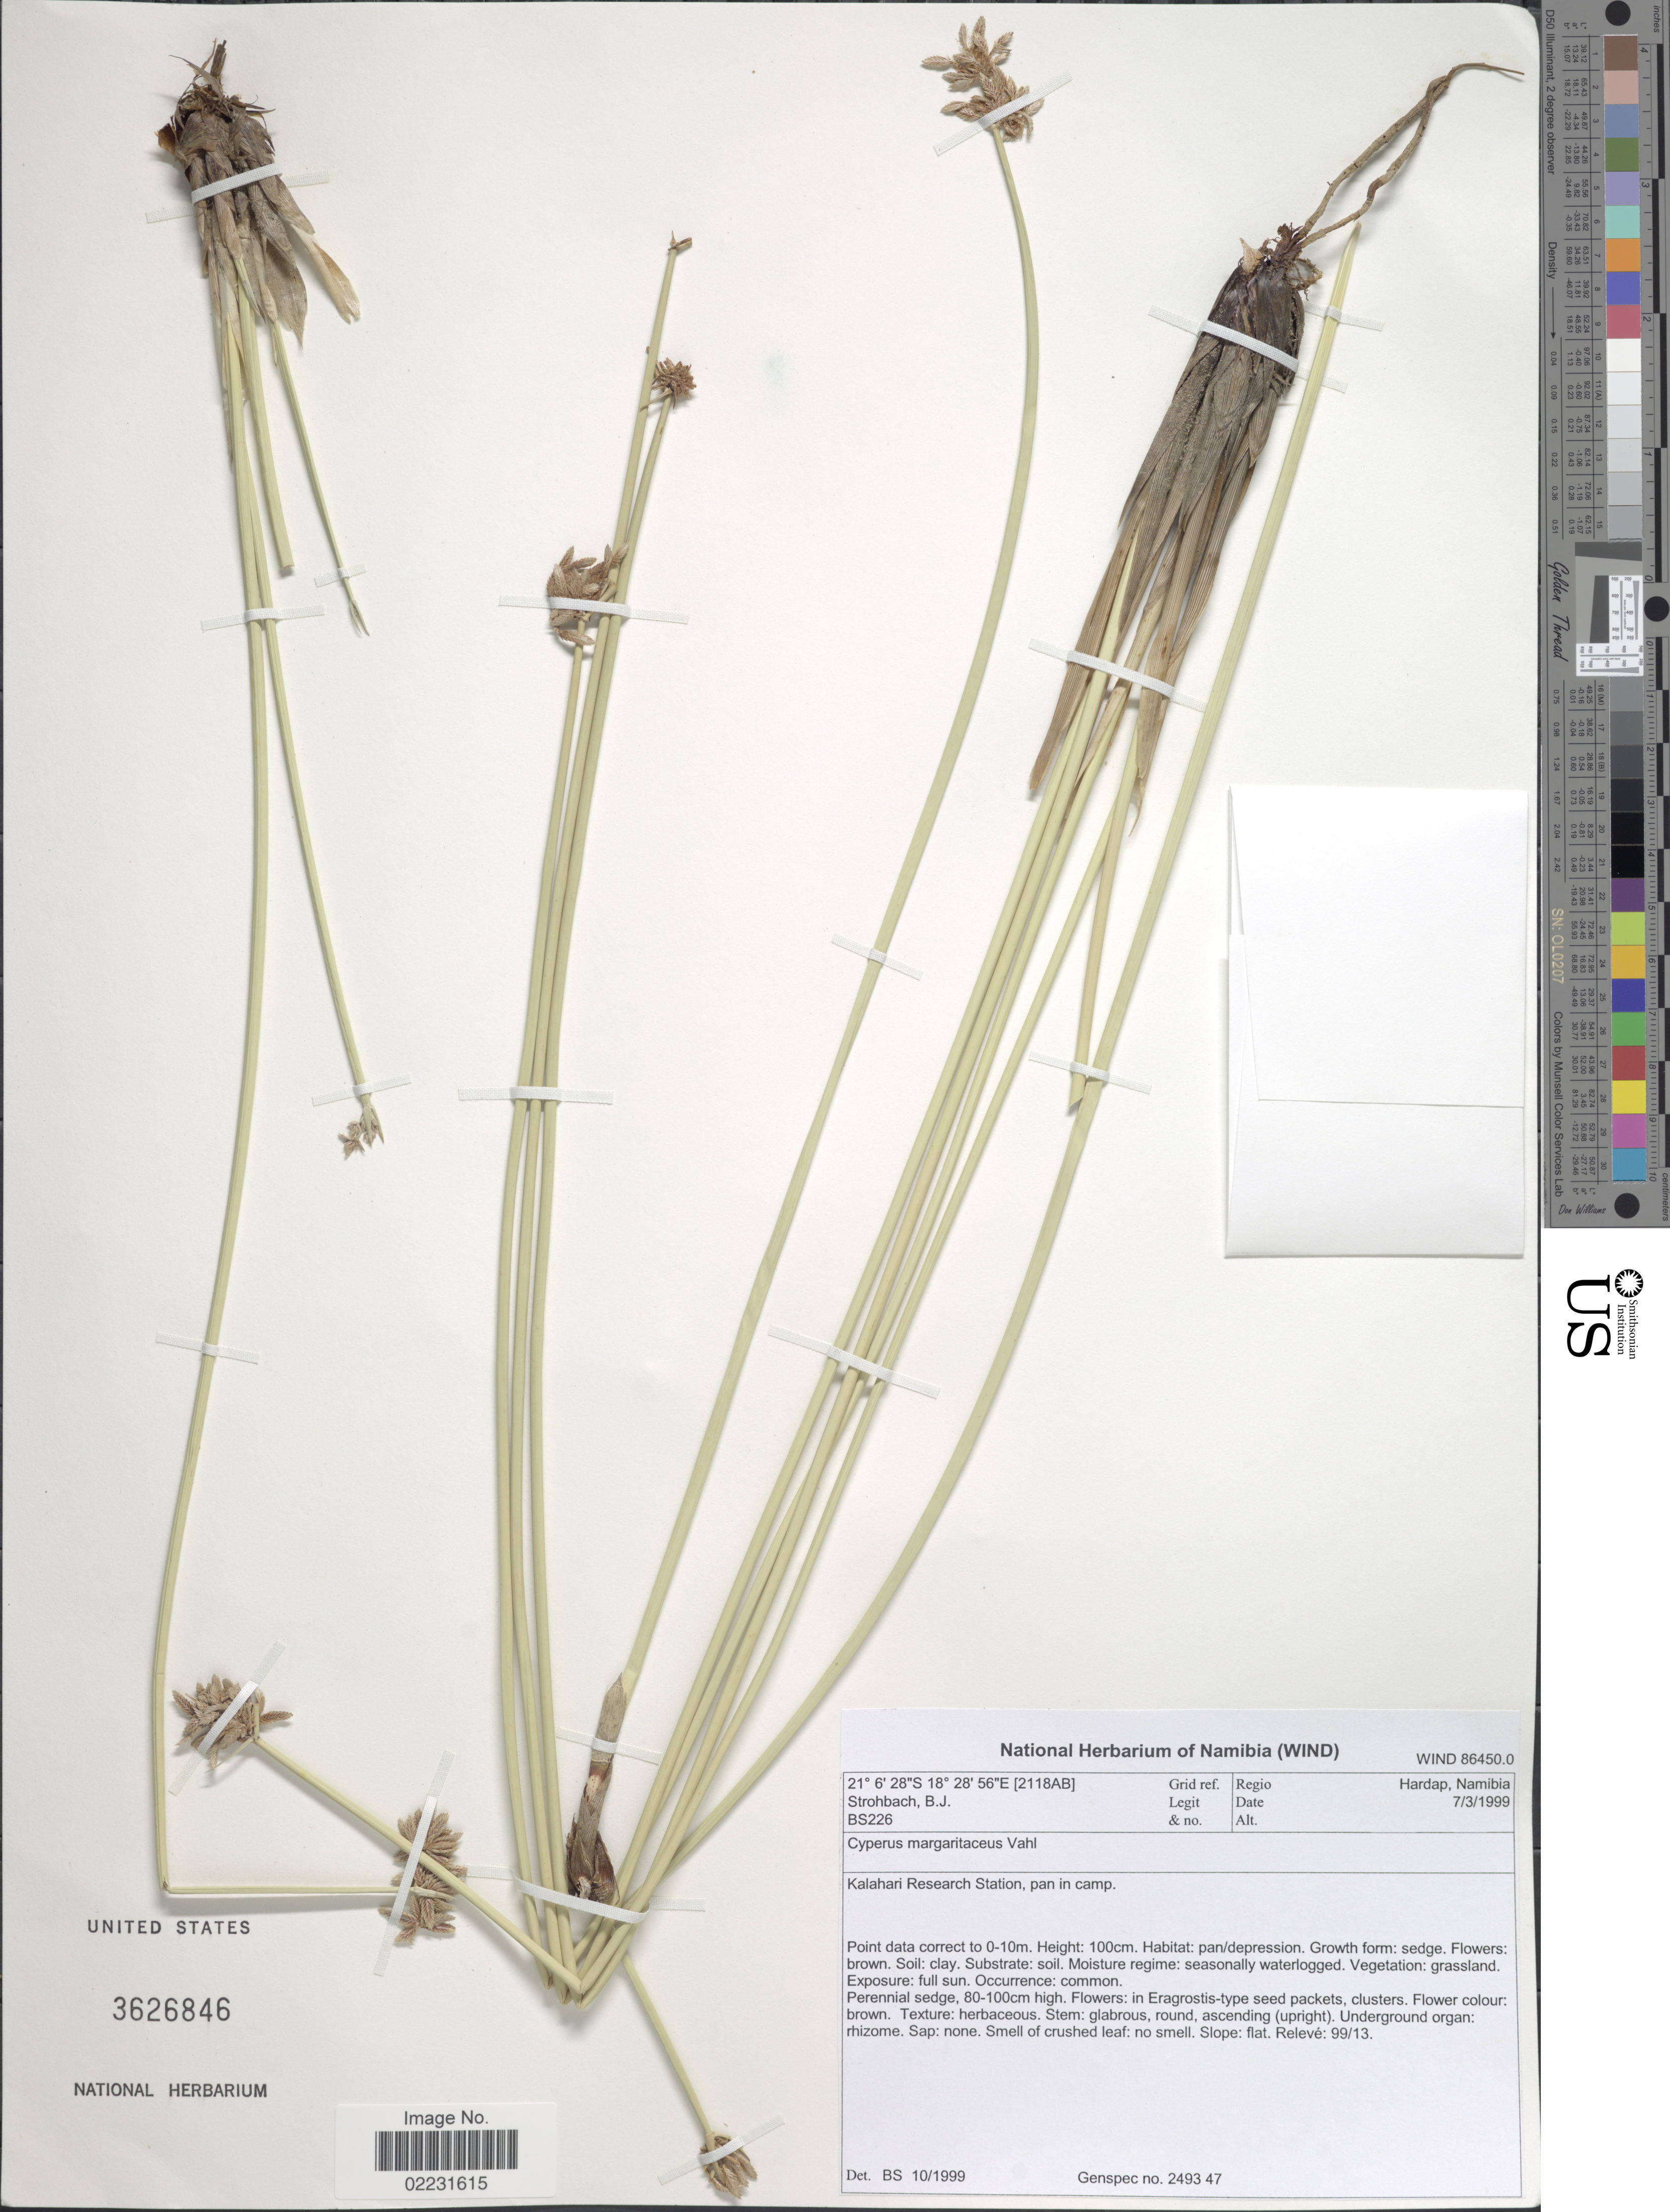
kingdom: Plantae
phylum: Tracheophyta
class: Liliopsida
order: Poales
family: Cyperaceae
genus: Cyperus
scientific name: Cyperus margaritaceus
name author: Vahl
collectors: B. Strohbach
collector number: BS226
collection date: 1999-03-07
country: Namibia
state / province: Hardap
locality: Kalahari Research Station, pan in camp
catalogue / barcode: US 3626846